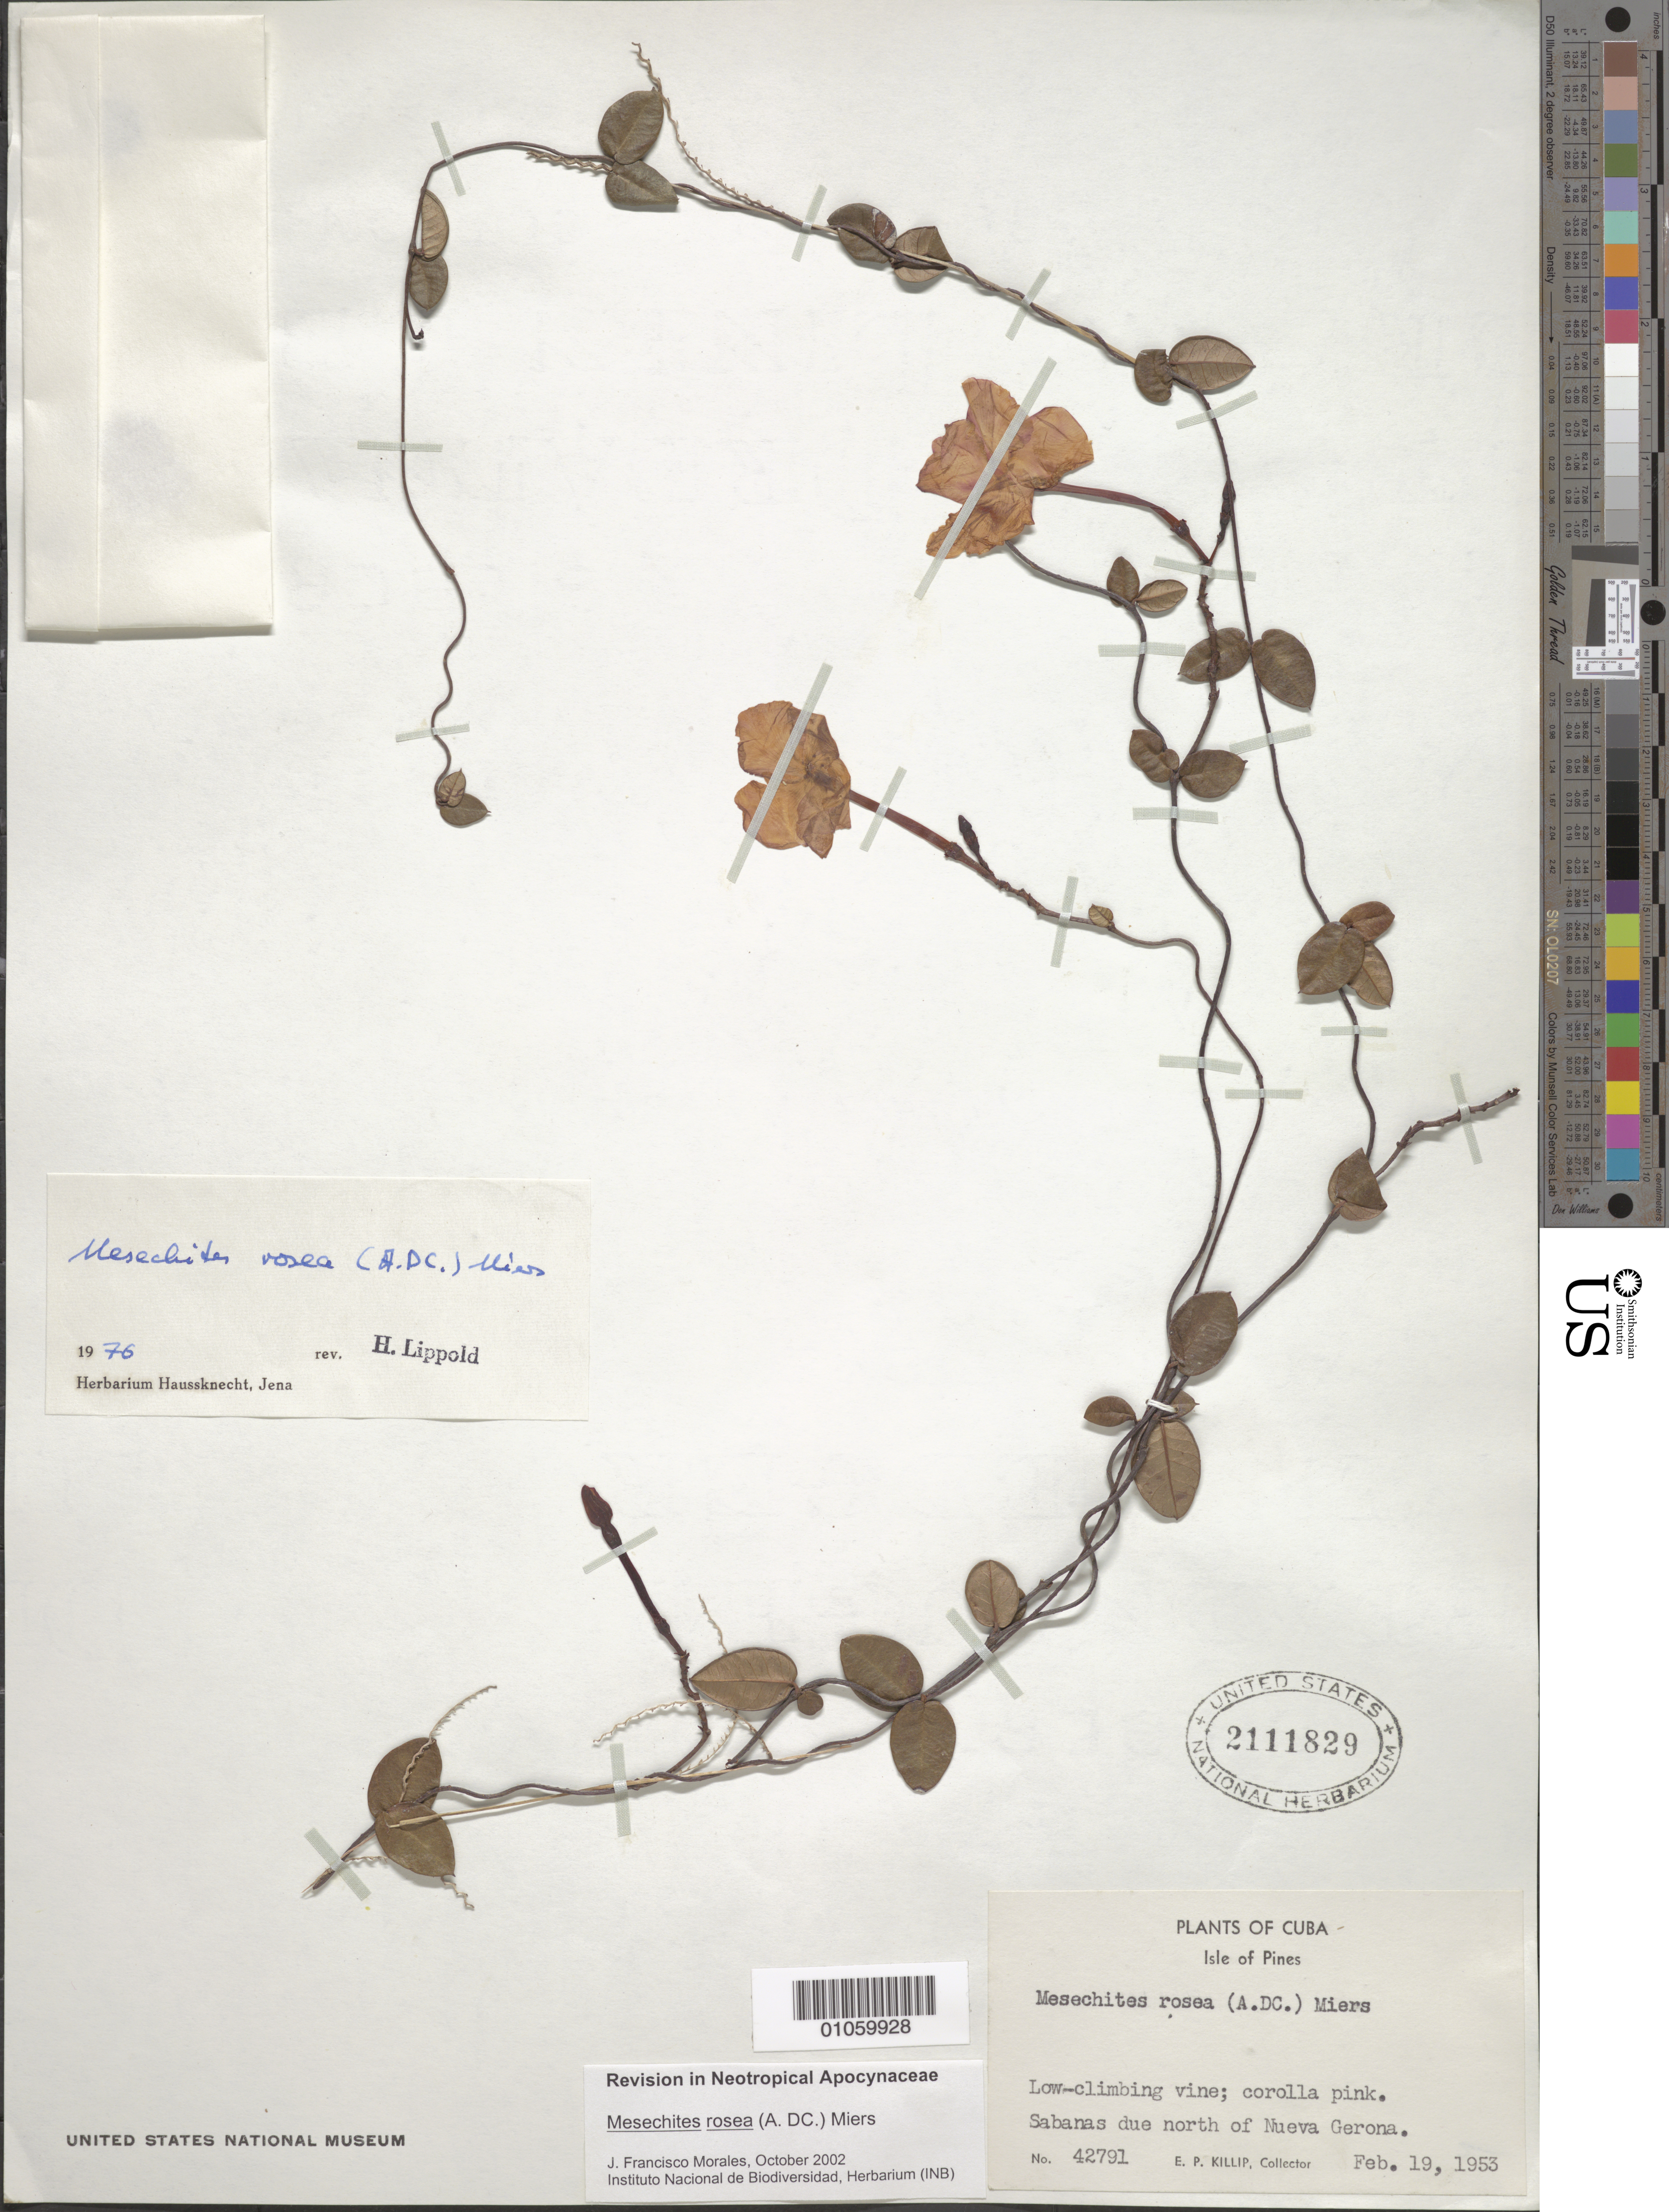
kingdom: Plantae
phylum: Tracheophyta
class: Magnoliopsida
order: Gentianales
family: Apocynaceae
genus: Mesechites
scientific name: Mesechites roseus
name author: (A. DC.) Miers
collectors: E. P. Killip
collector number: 42791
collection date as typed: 19 Feb 1953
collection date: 1953-02-19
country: Cuba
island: Isla de la Juventud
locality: Sabanas due north of Nueva Gerona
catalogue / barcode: US 2111829